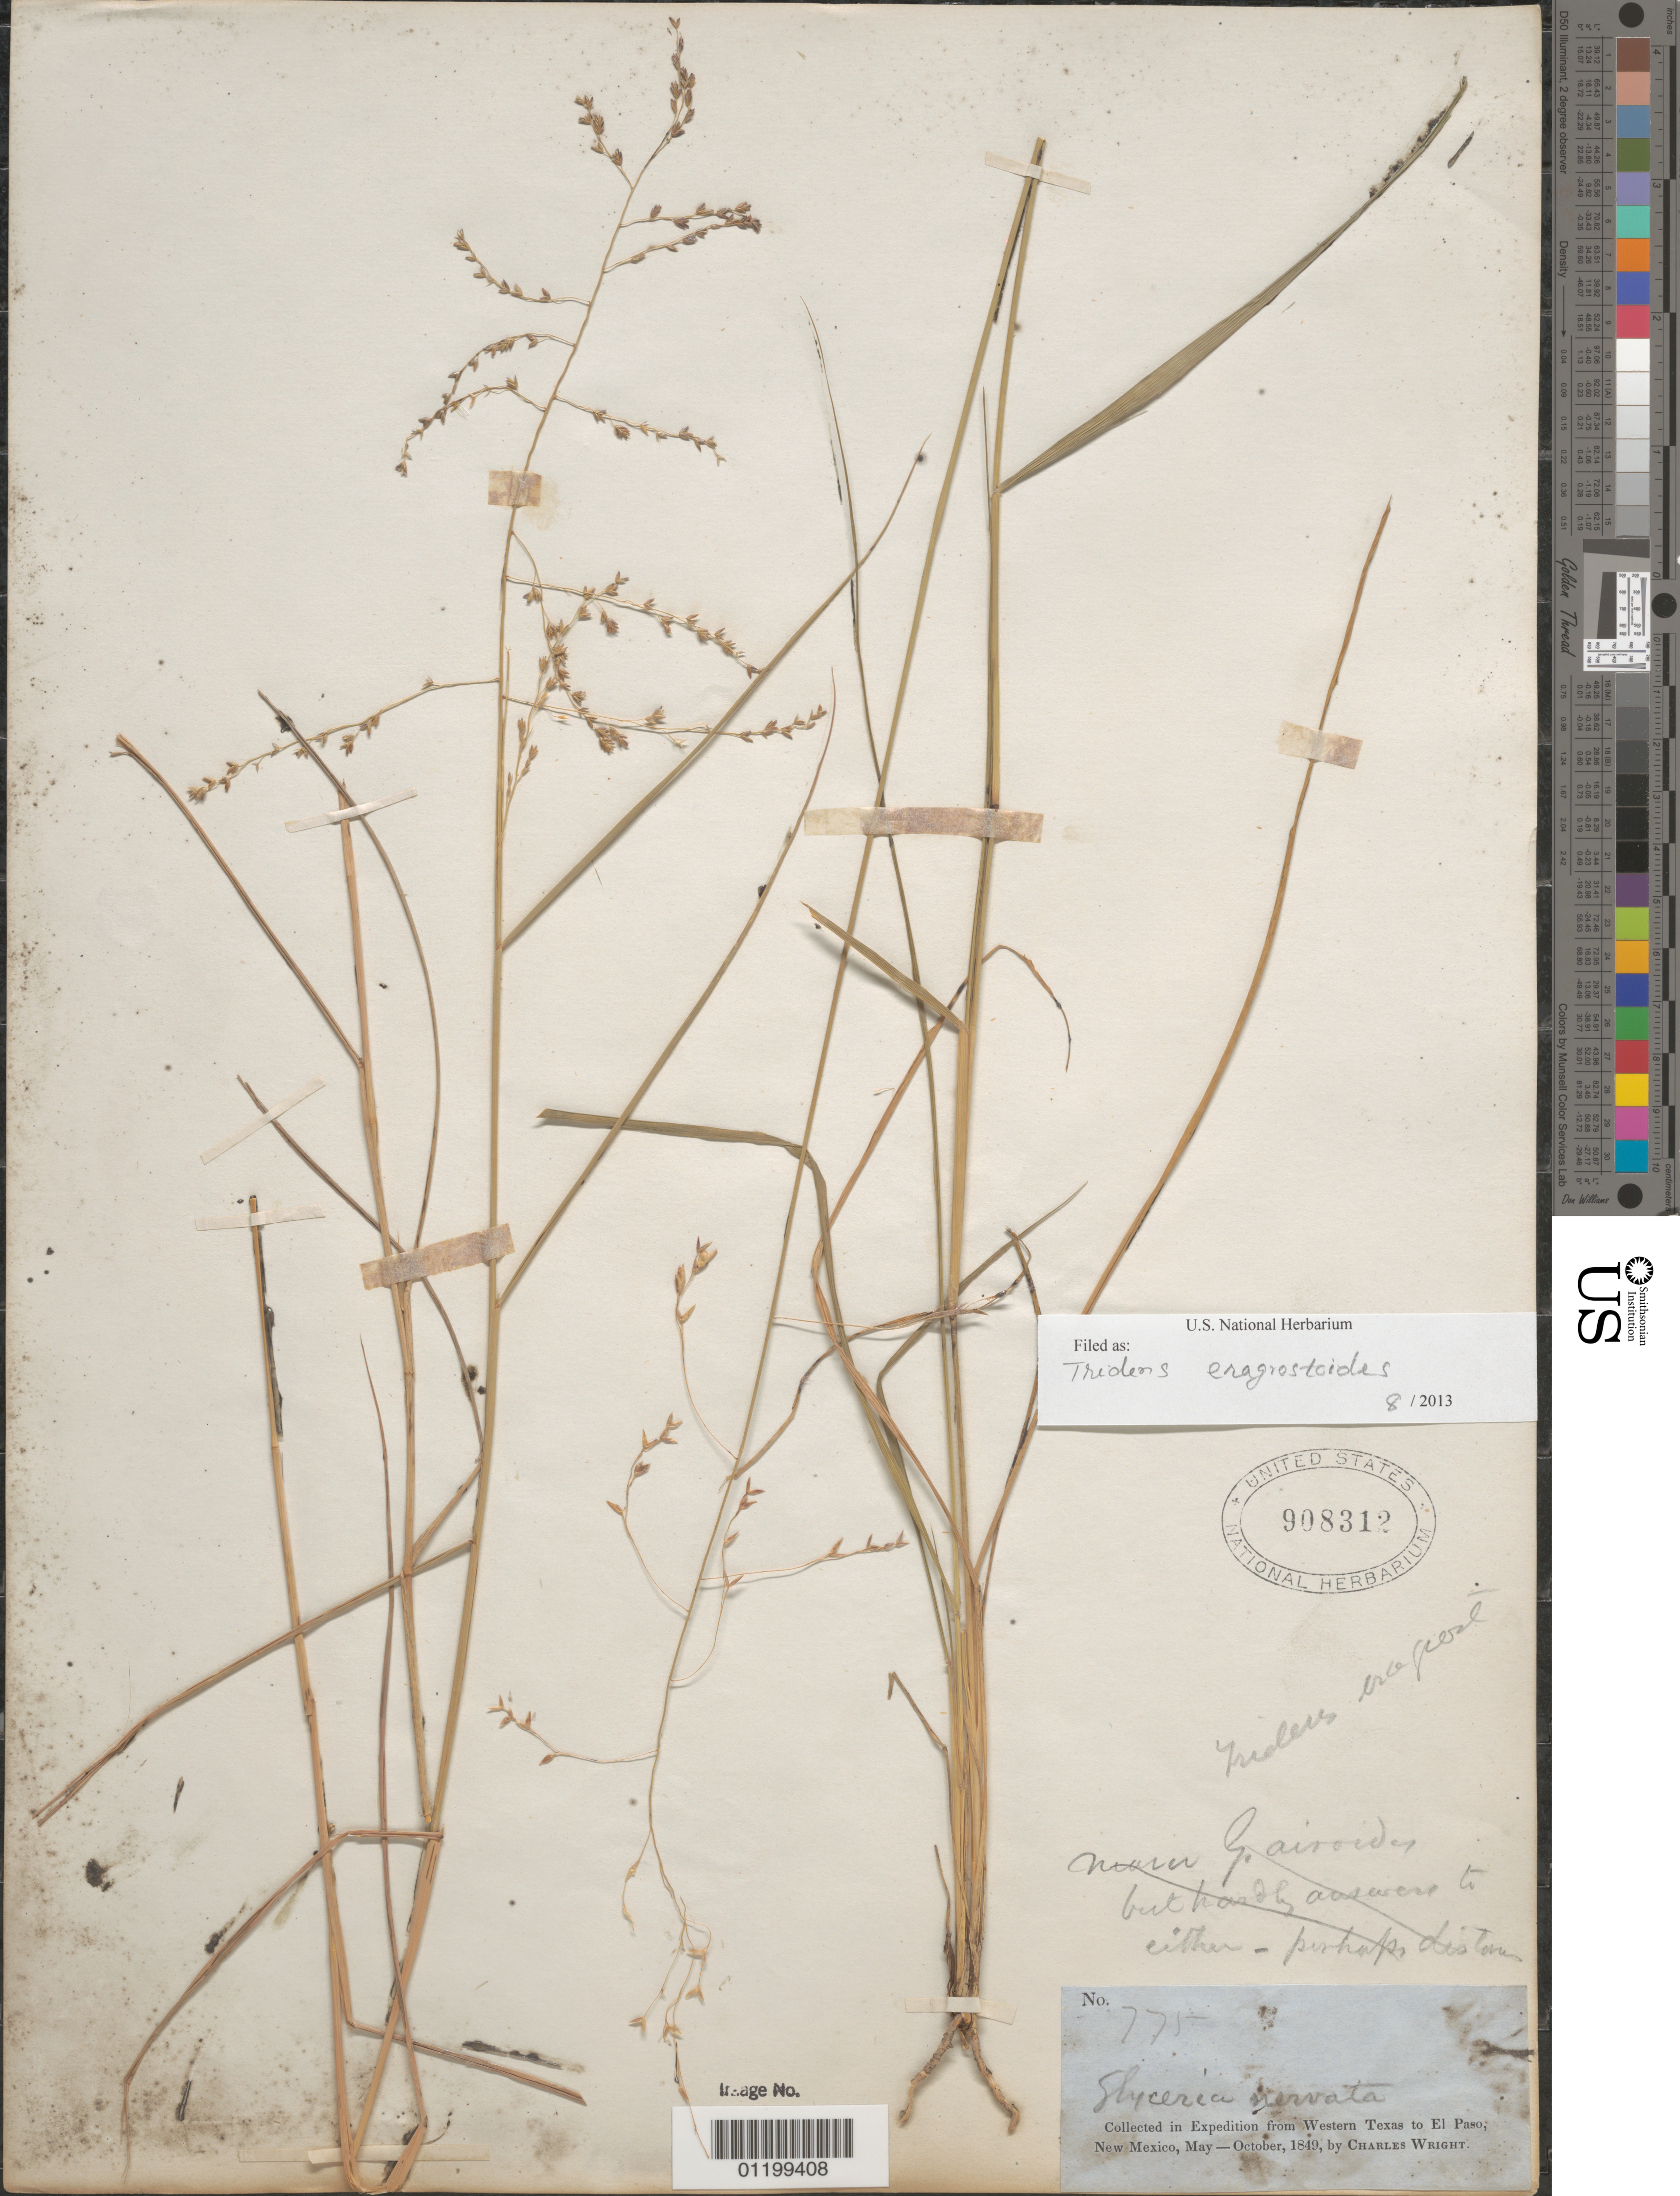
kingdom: Plantae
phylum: Tracheophyta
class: Liliopsida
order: Poales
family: Poaceae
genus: Tridens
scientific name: Tridens eragrostoides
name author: (Vasey & Scribn.) Nash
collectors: C. Wright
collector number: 775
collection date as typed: May 1849 to -- Oct 1849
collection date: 1849-05/1849-10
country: United States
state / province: New Mexico / Texas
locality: from Western Texas to El Paso, New Mexico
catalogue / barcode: US 908312